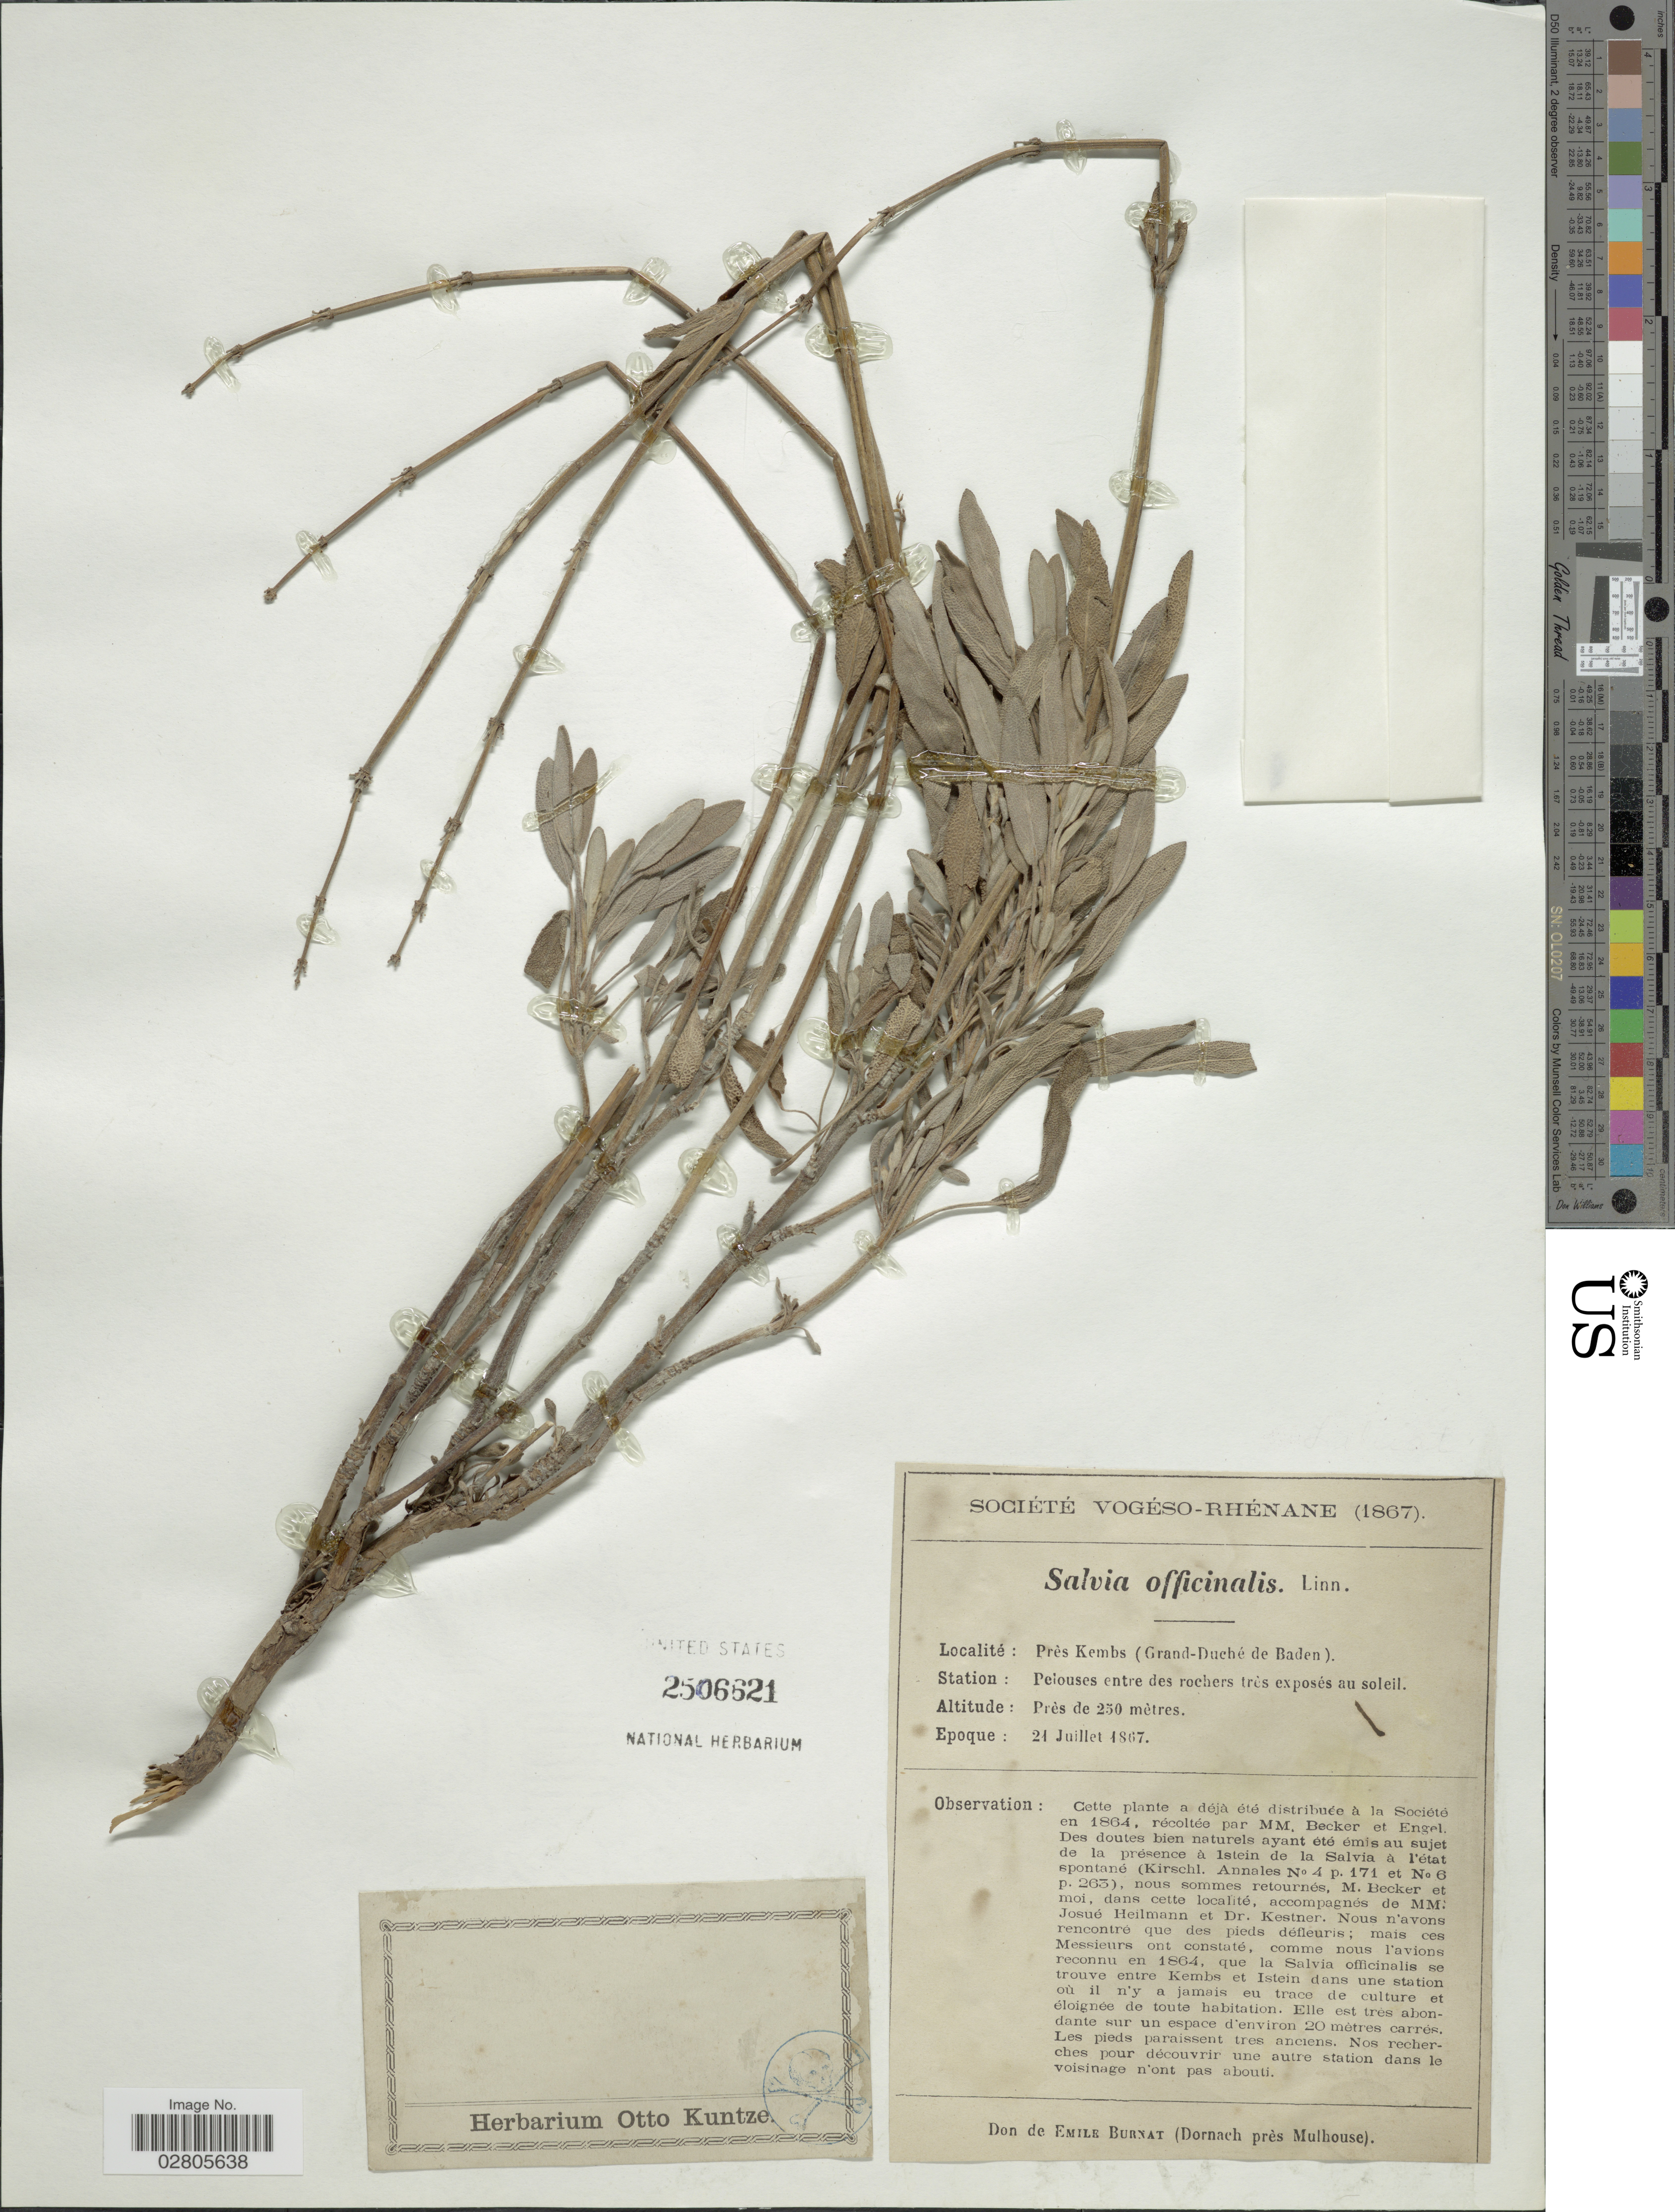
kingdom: Plantae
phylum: Tracheophyta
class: Magnoliopsida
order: Lamiales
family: Lamiaceae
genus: Salvia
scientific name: Salvia officinalis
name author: L.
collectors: ex herb. Otto Kuntze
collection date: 1867-07-21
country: Germany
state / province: Baden-Württemberg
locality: Près Kembs (Grand-Duché de Baden). Station: Pelouses entre des rochers très exposés au soleil.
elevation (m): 250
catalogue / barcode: US 2506621